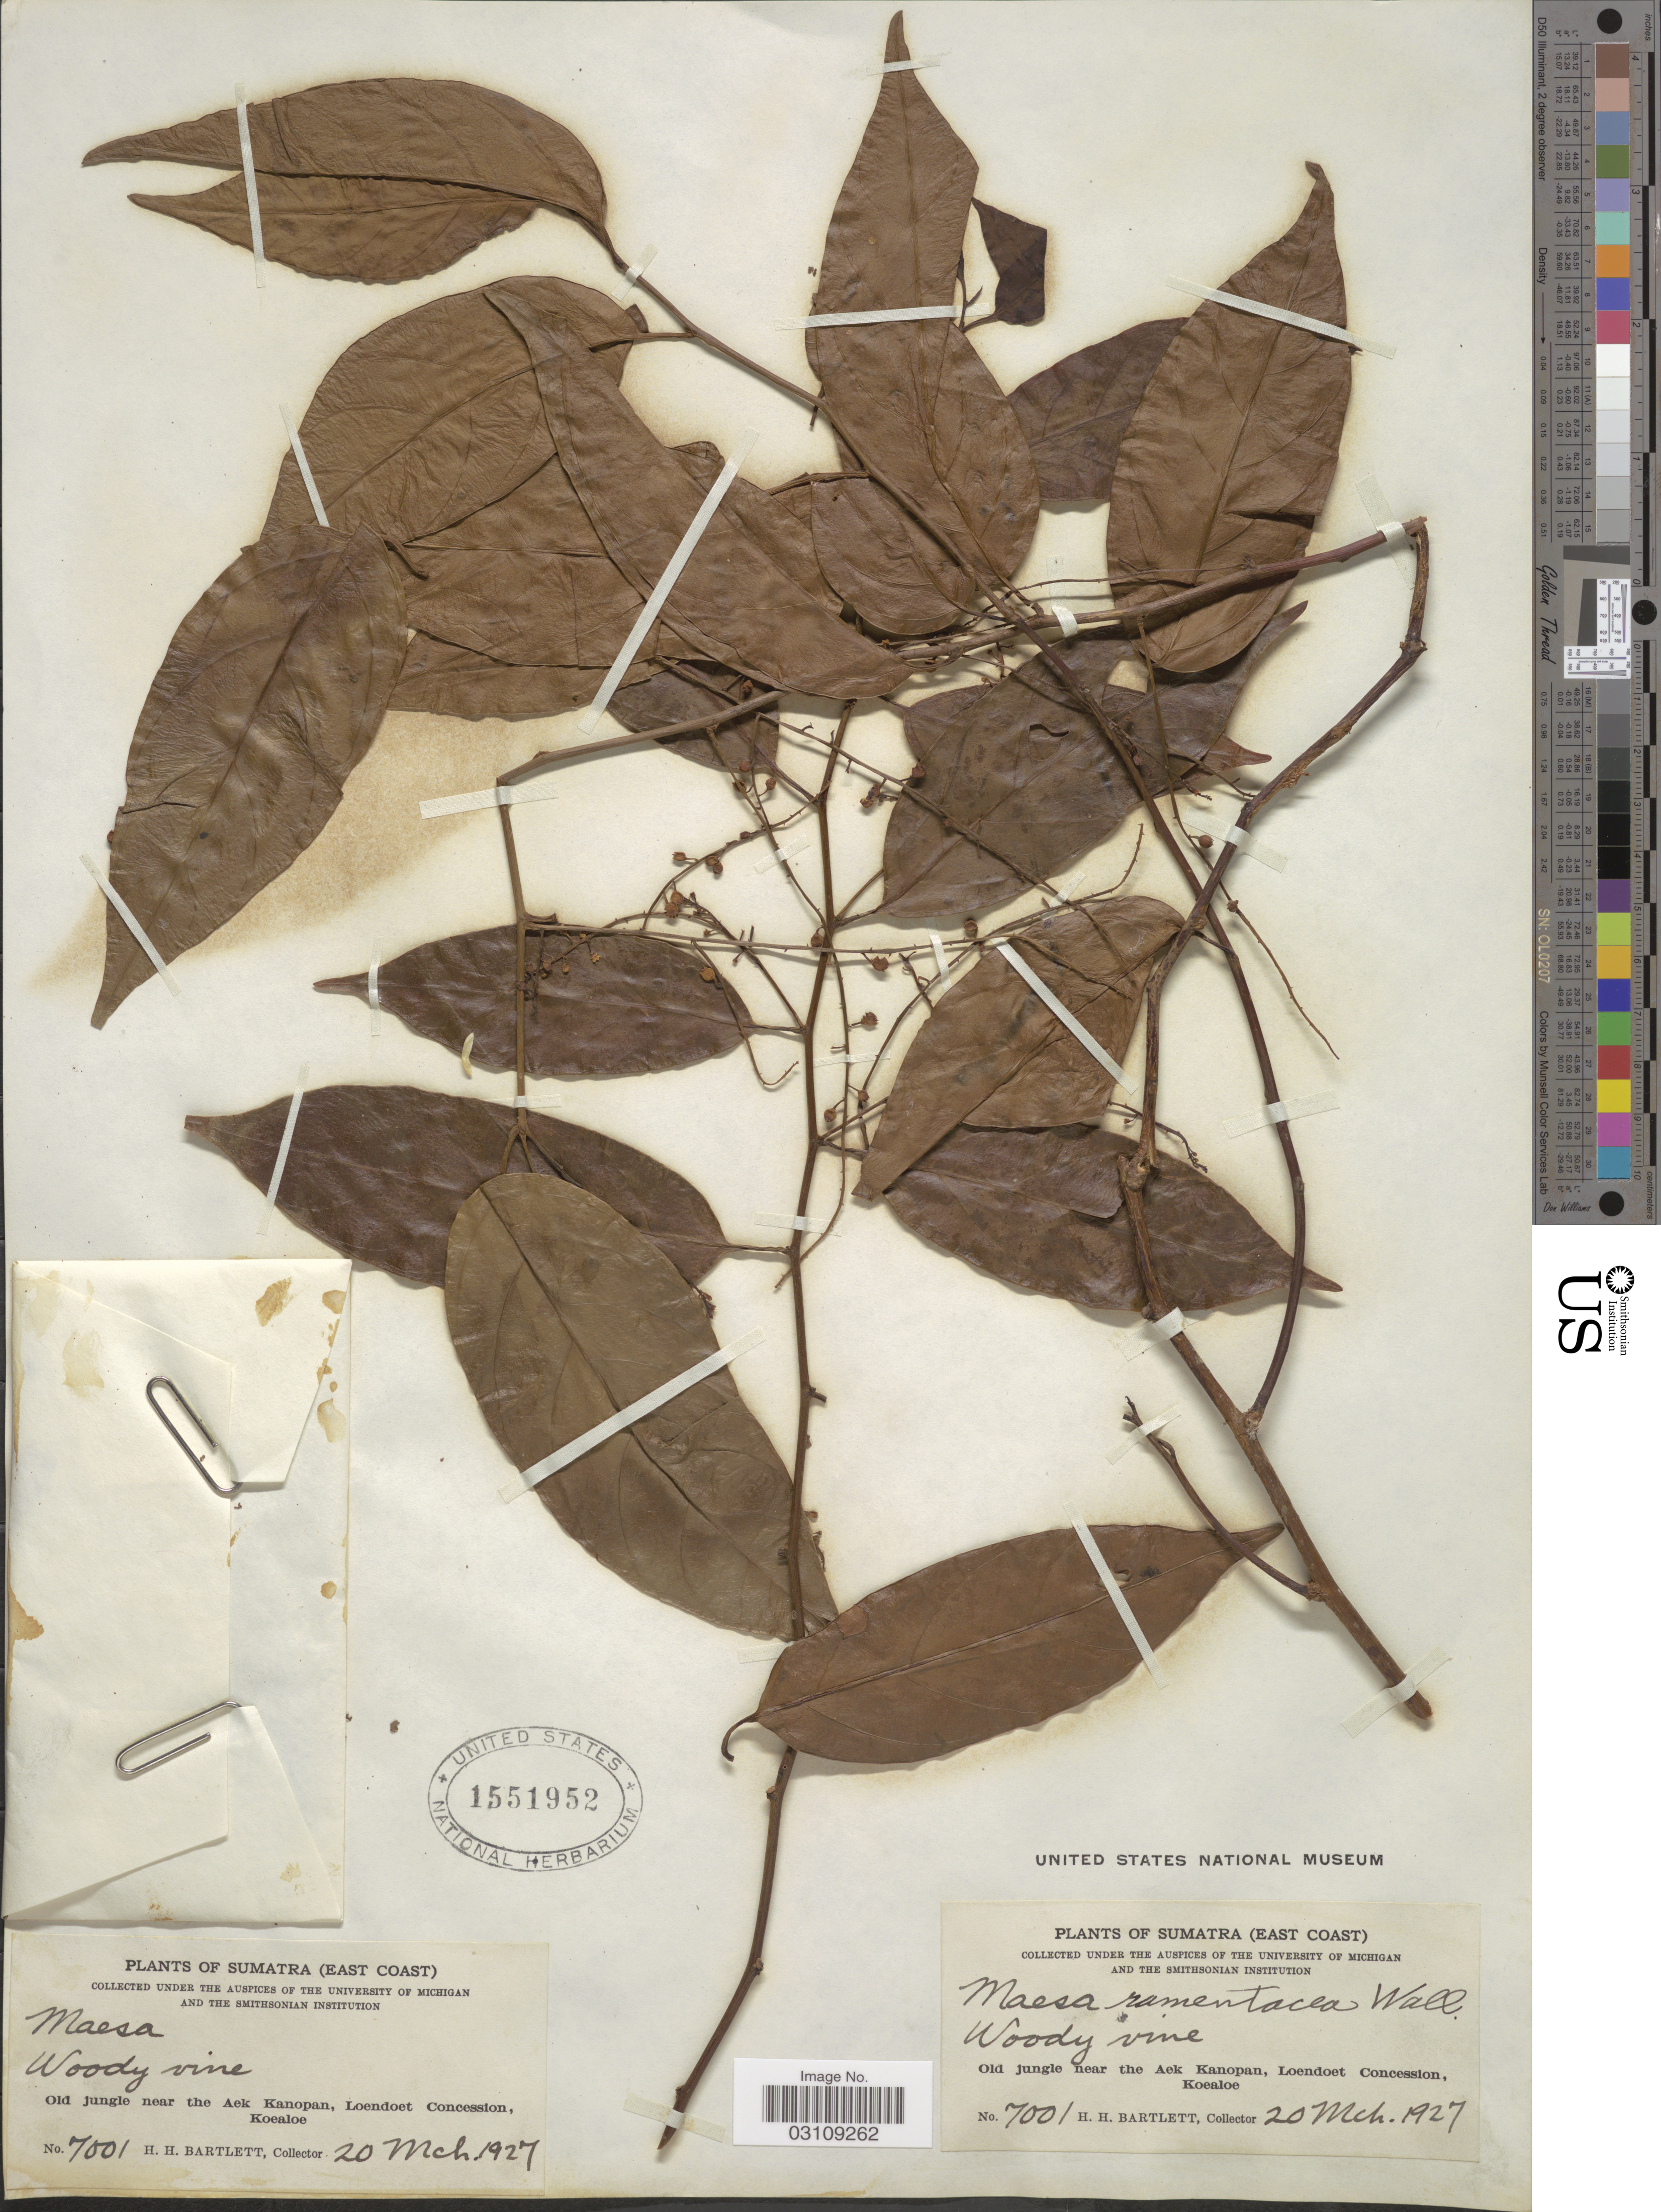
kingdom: Plantae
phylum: Tracheophyta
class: Magnoliopsida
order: Ericales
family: Primulaceae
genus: Maesa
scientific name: Maesa ramentacea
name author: (Roxb.) A. DC.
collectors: H. H. Bartlett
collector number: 7001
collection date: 1927-03-20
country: Indonesia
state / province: Sumatra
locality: (East Coast). Old jungle near the Aek Kanopan, Loendoet Concession, Koealoe.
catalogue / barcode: US 1551952